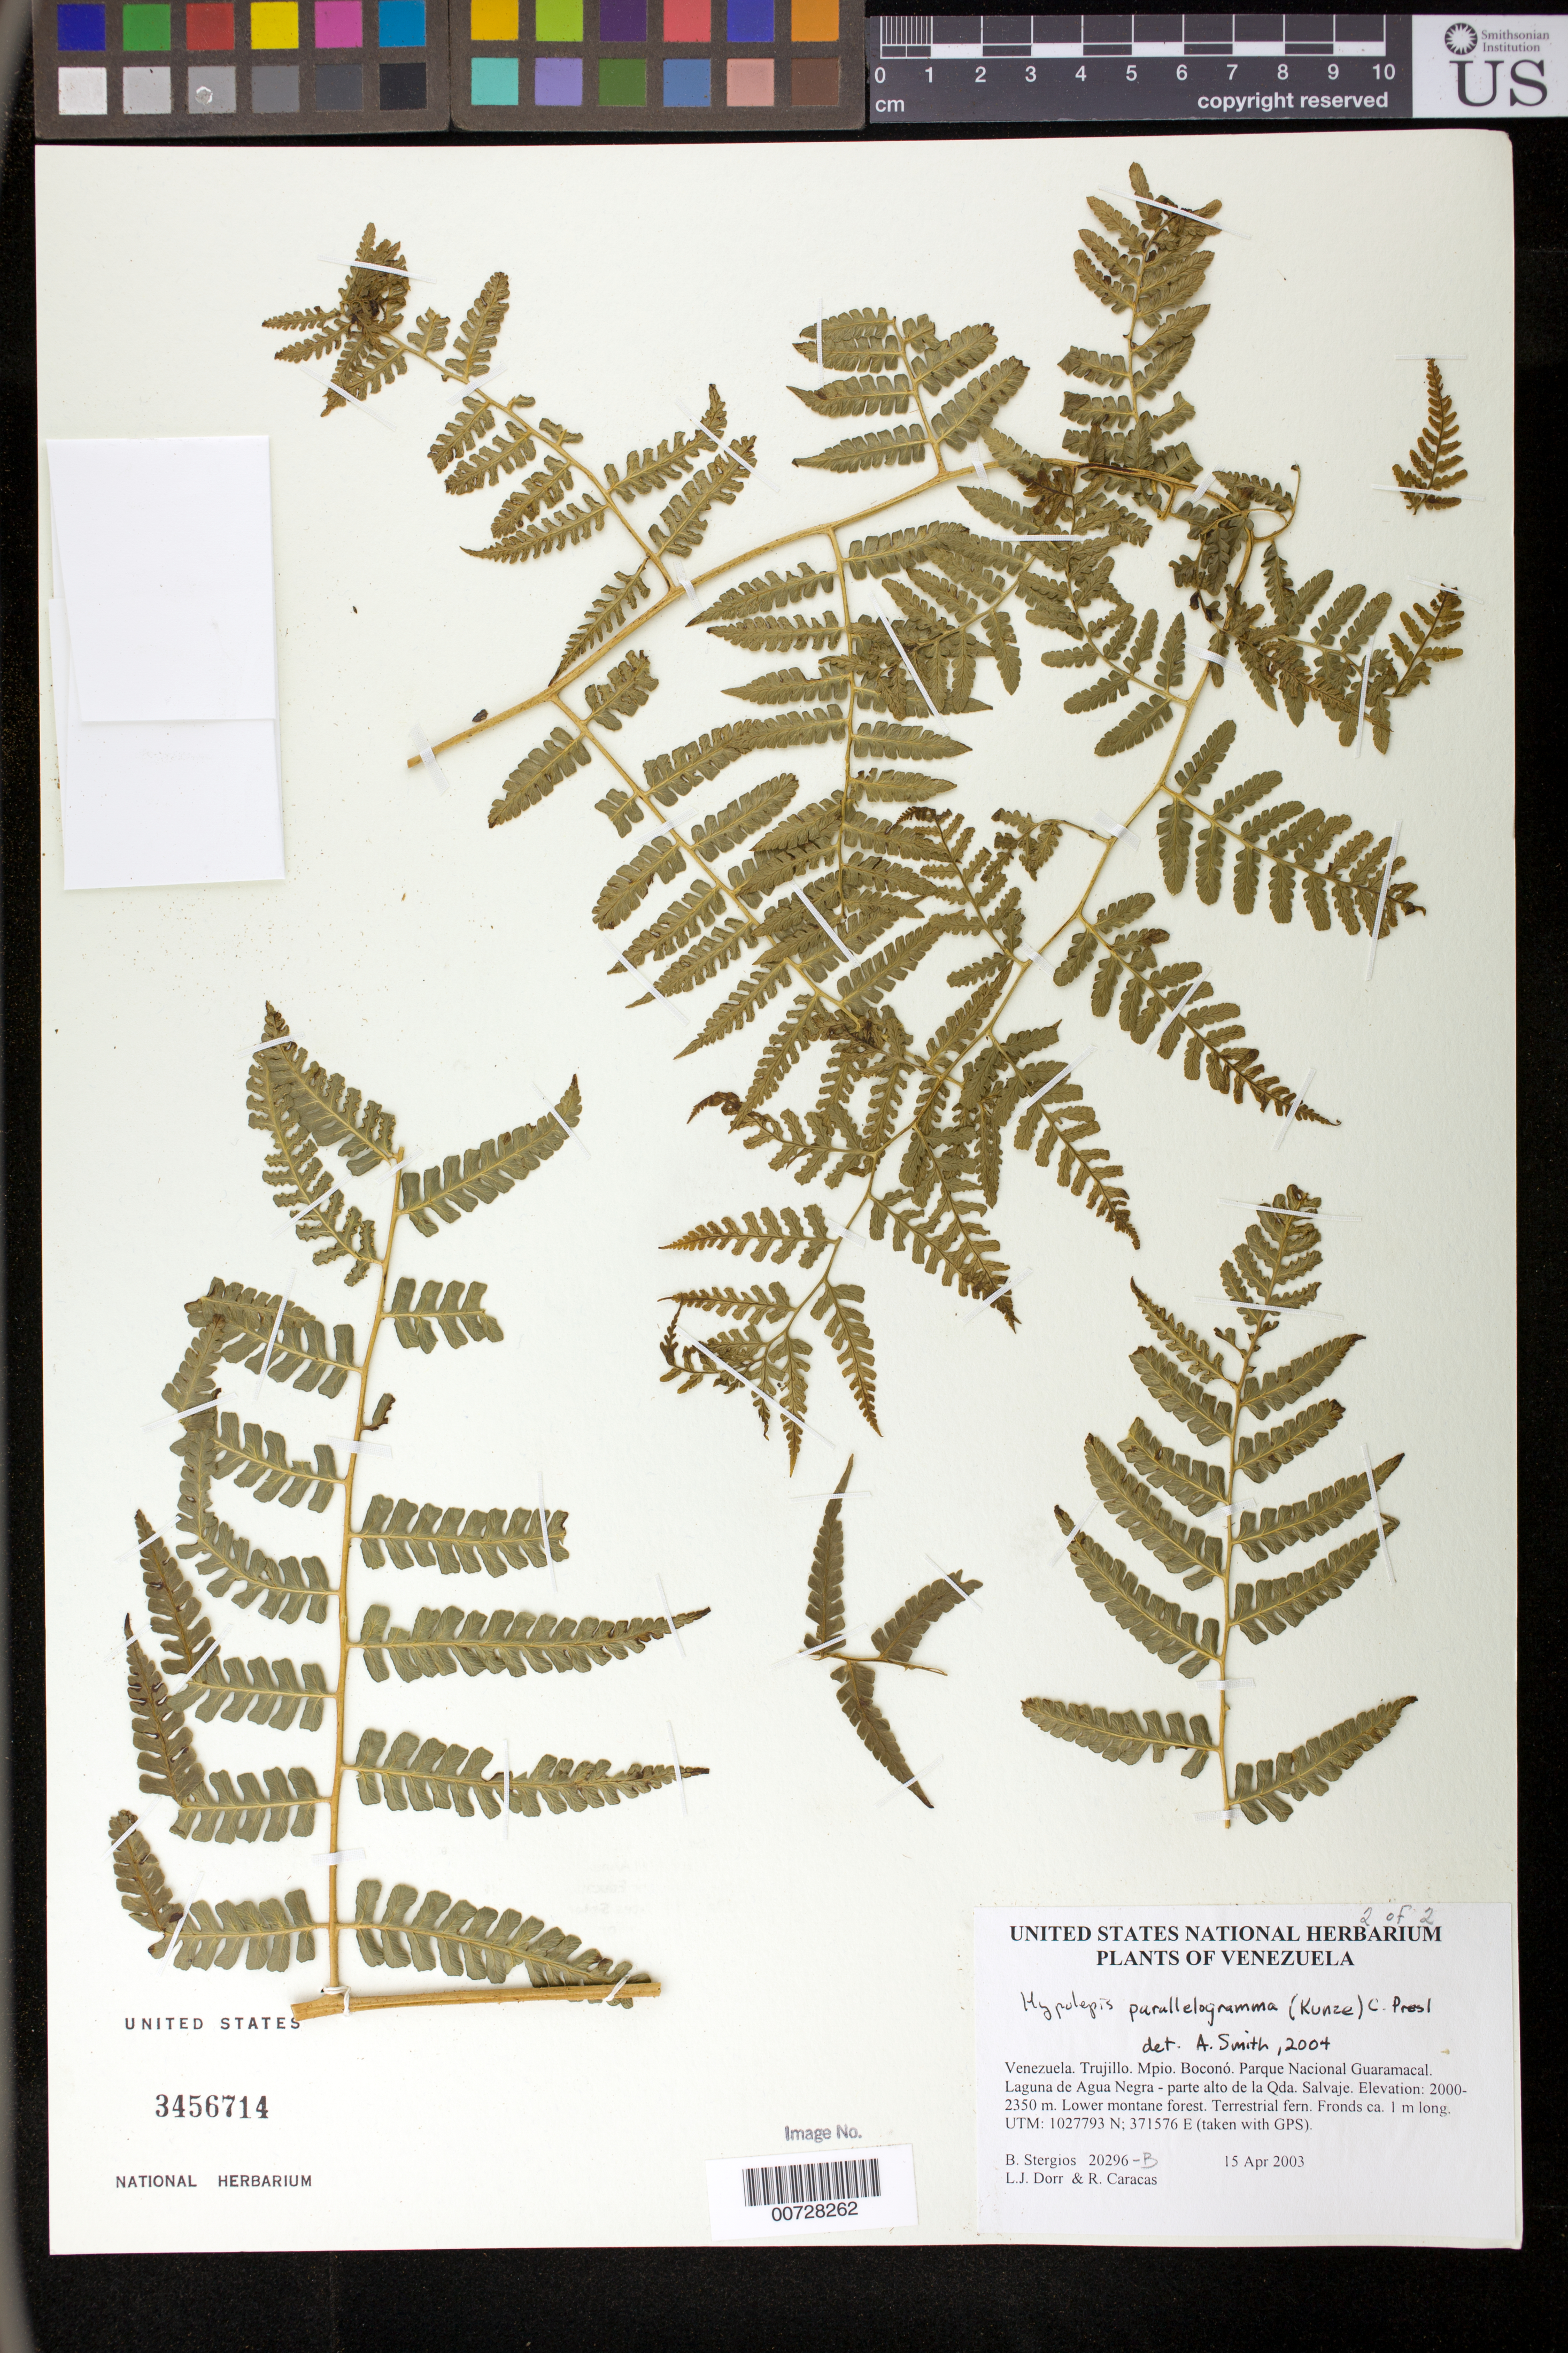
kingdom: Plantae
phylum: Tracheophyta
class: Polypodiopsida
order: Polypodiales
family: Dennstaedtiaceae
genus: Hypolepis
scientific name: Hypolepis sp.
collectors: B. G. Stergios, L. J. Dorr & R. Caracas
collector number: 20296b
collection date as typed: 15 Apr 2003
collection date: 2003-04-15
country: Venezuela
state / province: Trujillo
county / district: Boconó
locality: Parque Nacional Guaramacal, Laguna de Agua Negra - parte alto de la Qda. Salvaje.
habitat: Lower montane forest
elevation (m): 2000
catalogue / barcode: US 3456714